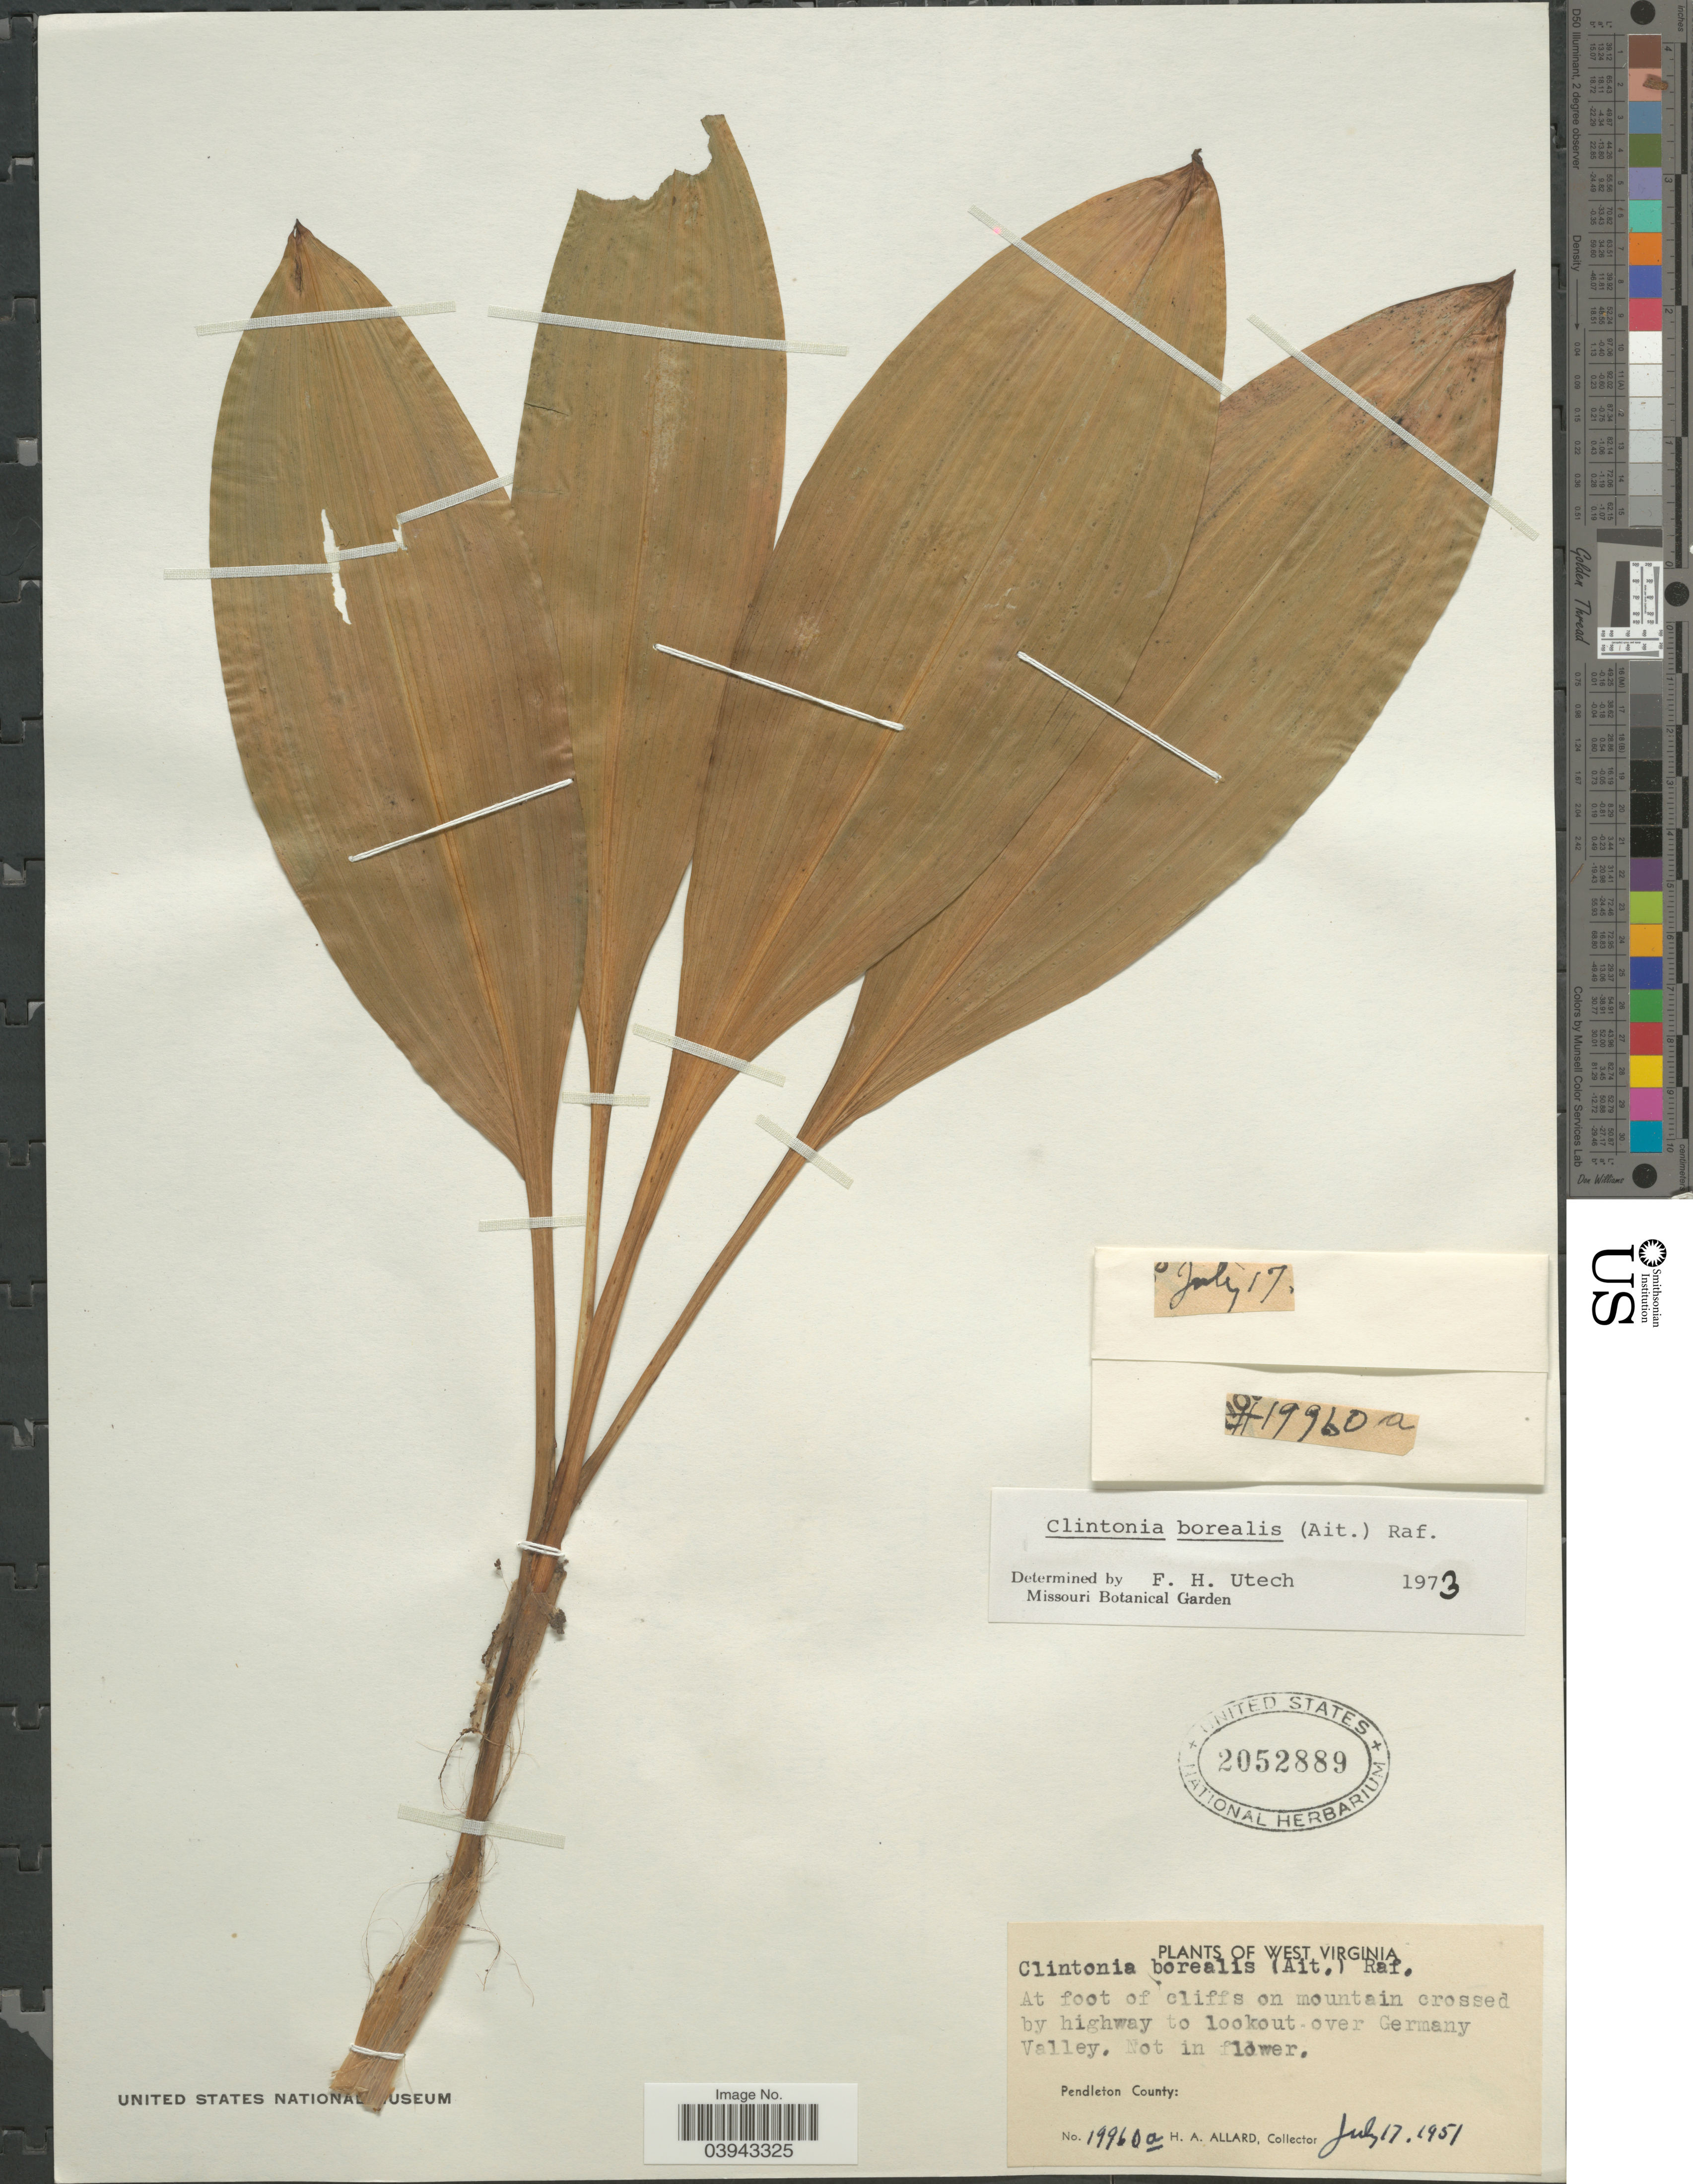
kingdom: Plantae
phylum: Tracheophyta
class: Liliopsida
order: Liliales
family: Liliaceae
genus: Clintonia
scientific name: Clintonia borealis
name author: (Aiton) Raf.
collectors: H. A. Allard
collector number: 19960a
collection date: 1951-07-17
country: United States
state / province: West Virginia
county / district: Pendleton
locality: On mountain crossed by highway to lookout over Germany Valley. Pendleton County.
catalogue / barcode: US 2052889